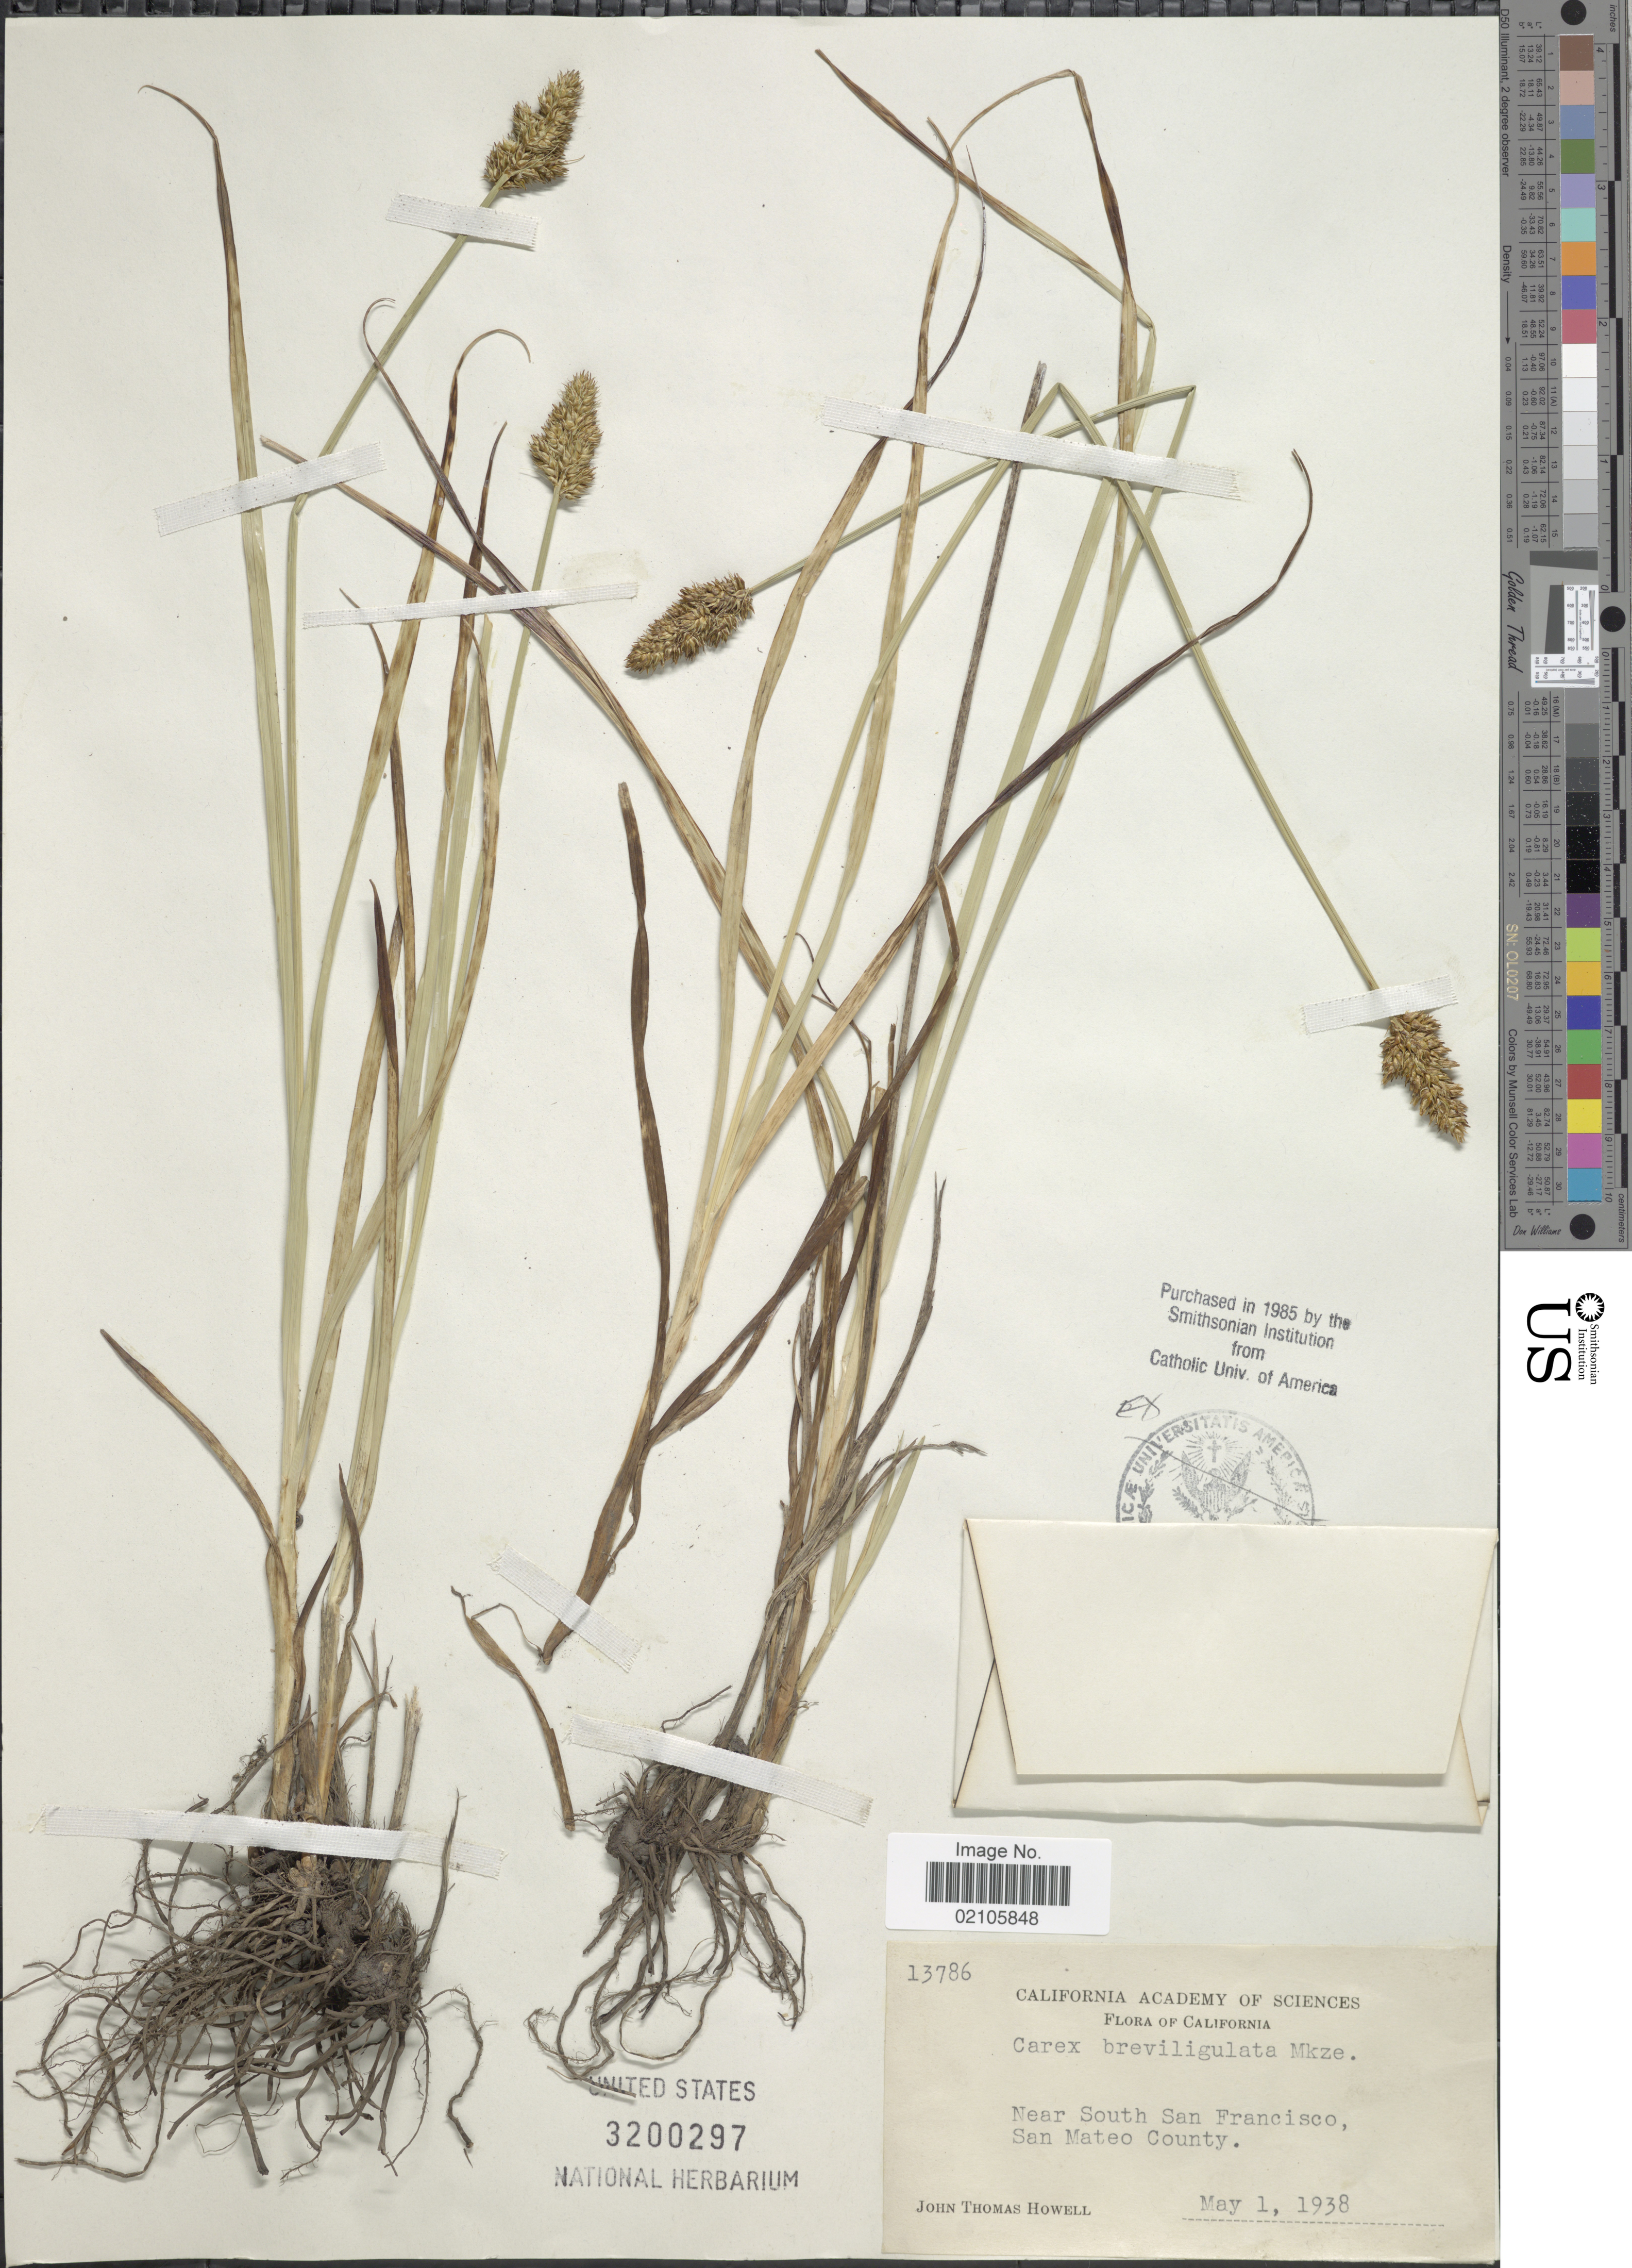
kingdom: Plantae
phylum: Tracheophyta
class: Liliopsida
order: Poales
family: Cyperaceae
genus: Carex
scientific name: Carex densa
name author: (L.H. Bailey) L.H. Bailey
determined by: Strong, Mark T., (BOT), Smithsonian Institution - National Museum of Natural History (UNITED STATES)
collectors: J. T. Howell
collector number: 13786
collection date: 1938-05-01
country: United States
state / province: California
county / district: San Mateo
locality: Near South San Francisco, San Mateo County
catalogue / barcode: US 3200297